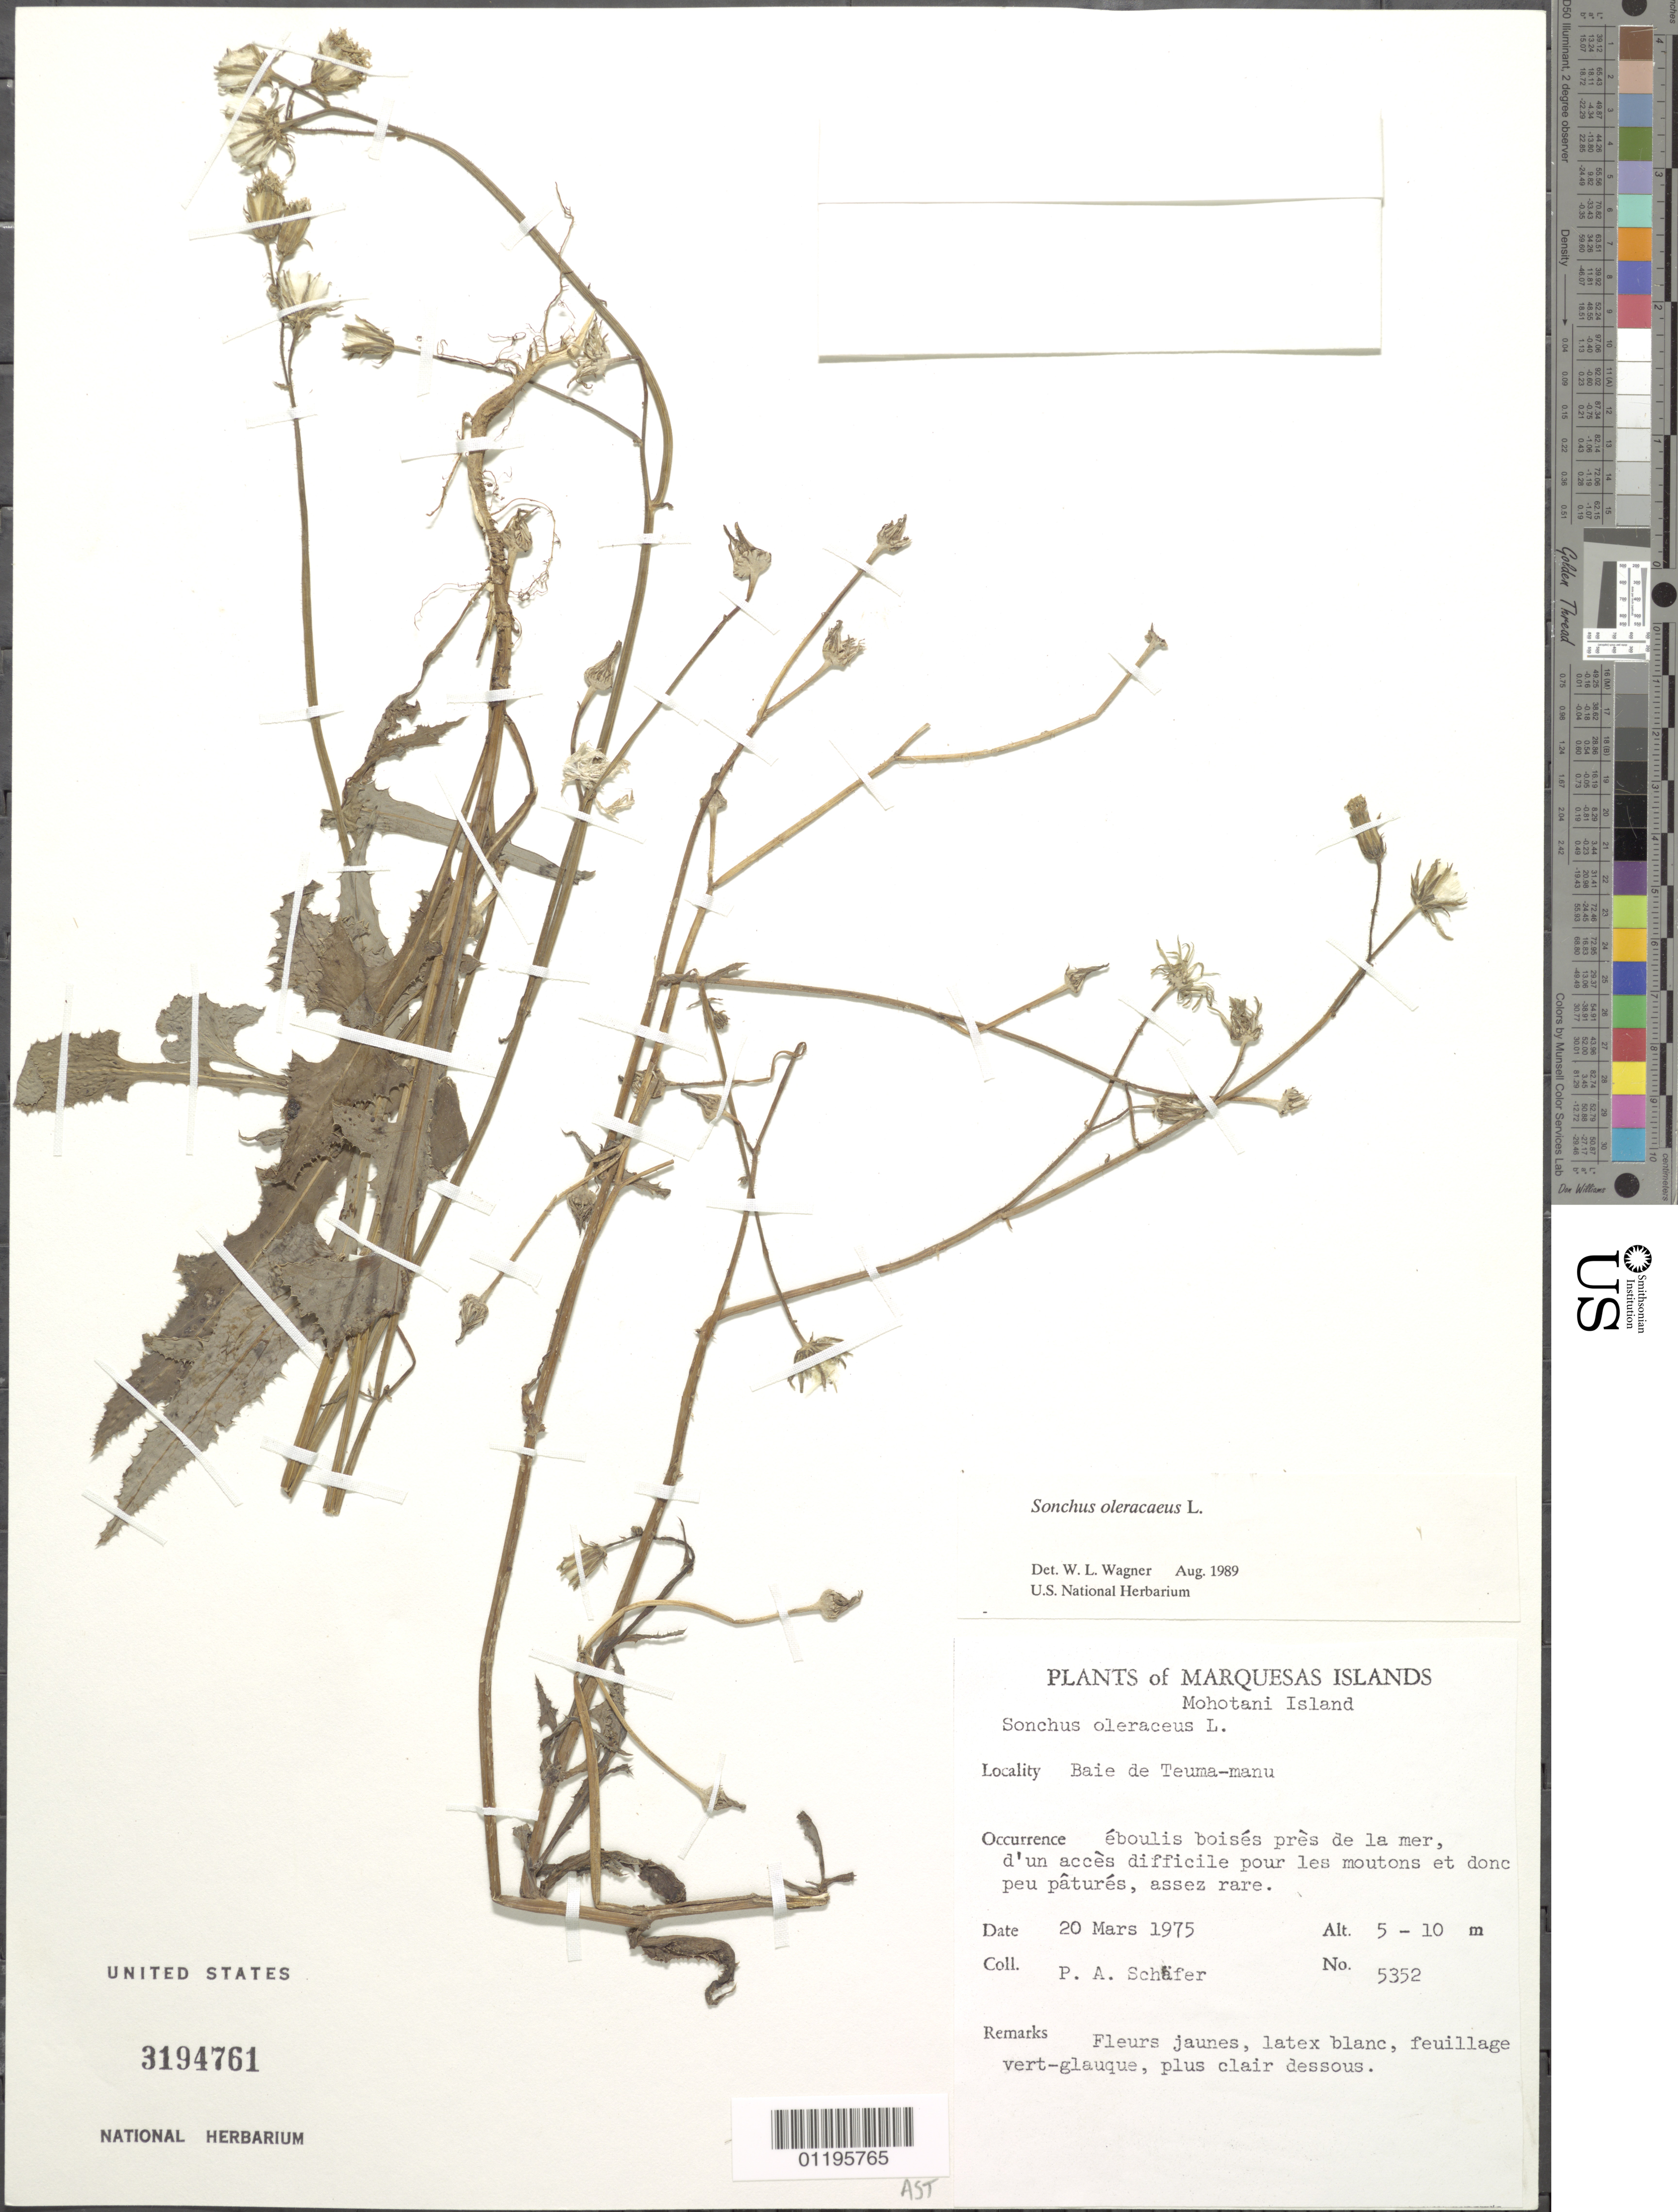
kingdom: Plantae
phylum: Tracheophyta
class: Magnoliopsida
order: Asterales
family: Asteraceae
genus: Sonchus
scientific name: Sonchus oleraceus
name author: L.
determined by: Wagner, W. L., (BOT), Smithsonian Institution - National Museum of Natural History (UNITED STATES)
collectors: P. A. Schäfer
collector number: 5352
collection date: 1975-03-20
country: French Polynesia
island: Mohotani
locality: Baie de Teuma-manu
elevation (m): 5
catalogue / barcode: US 3194761